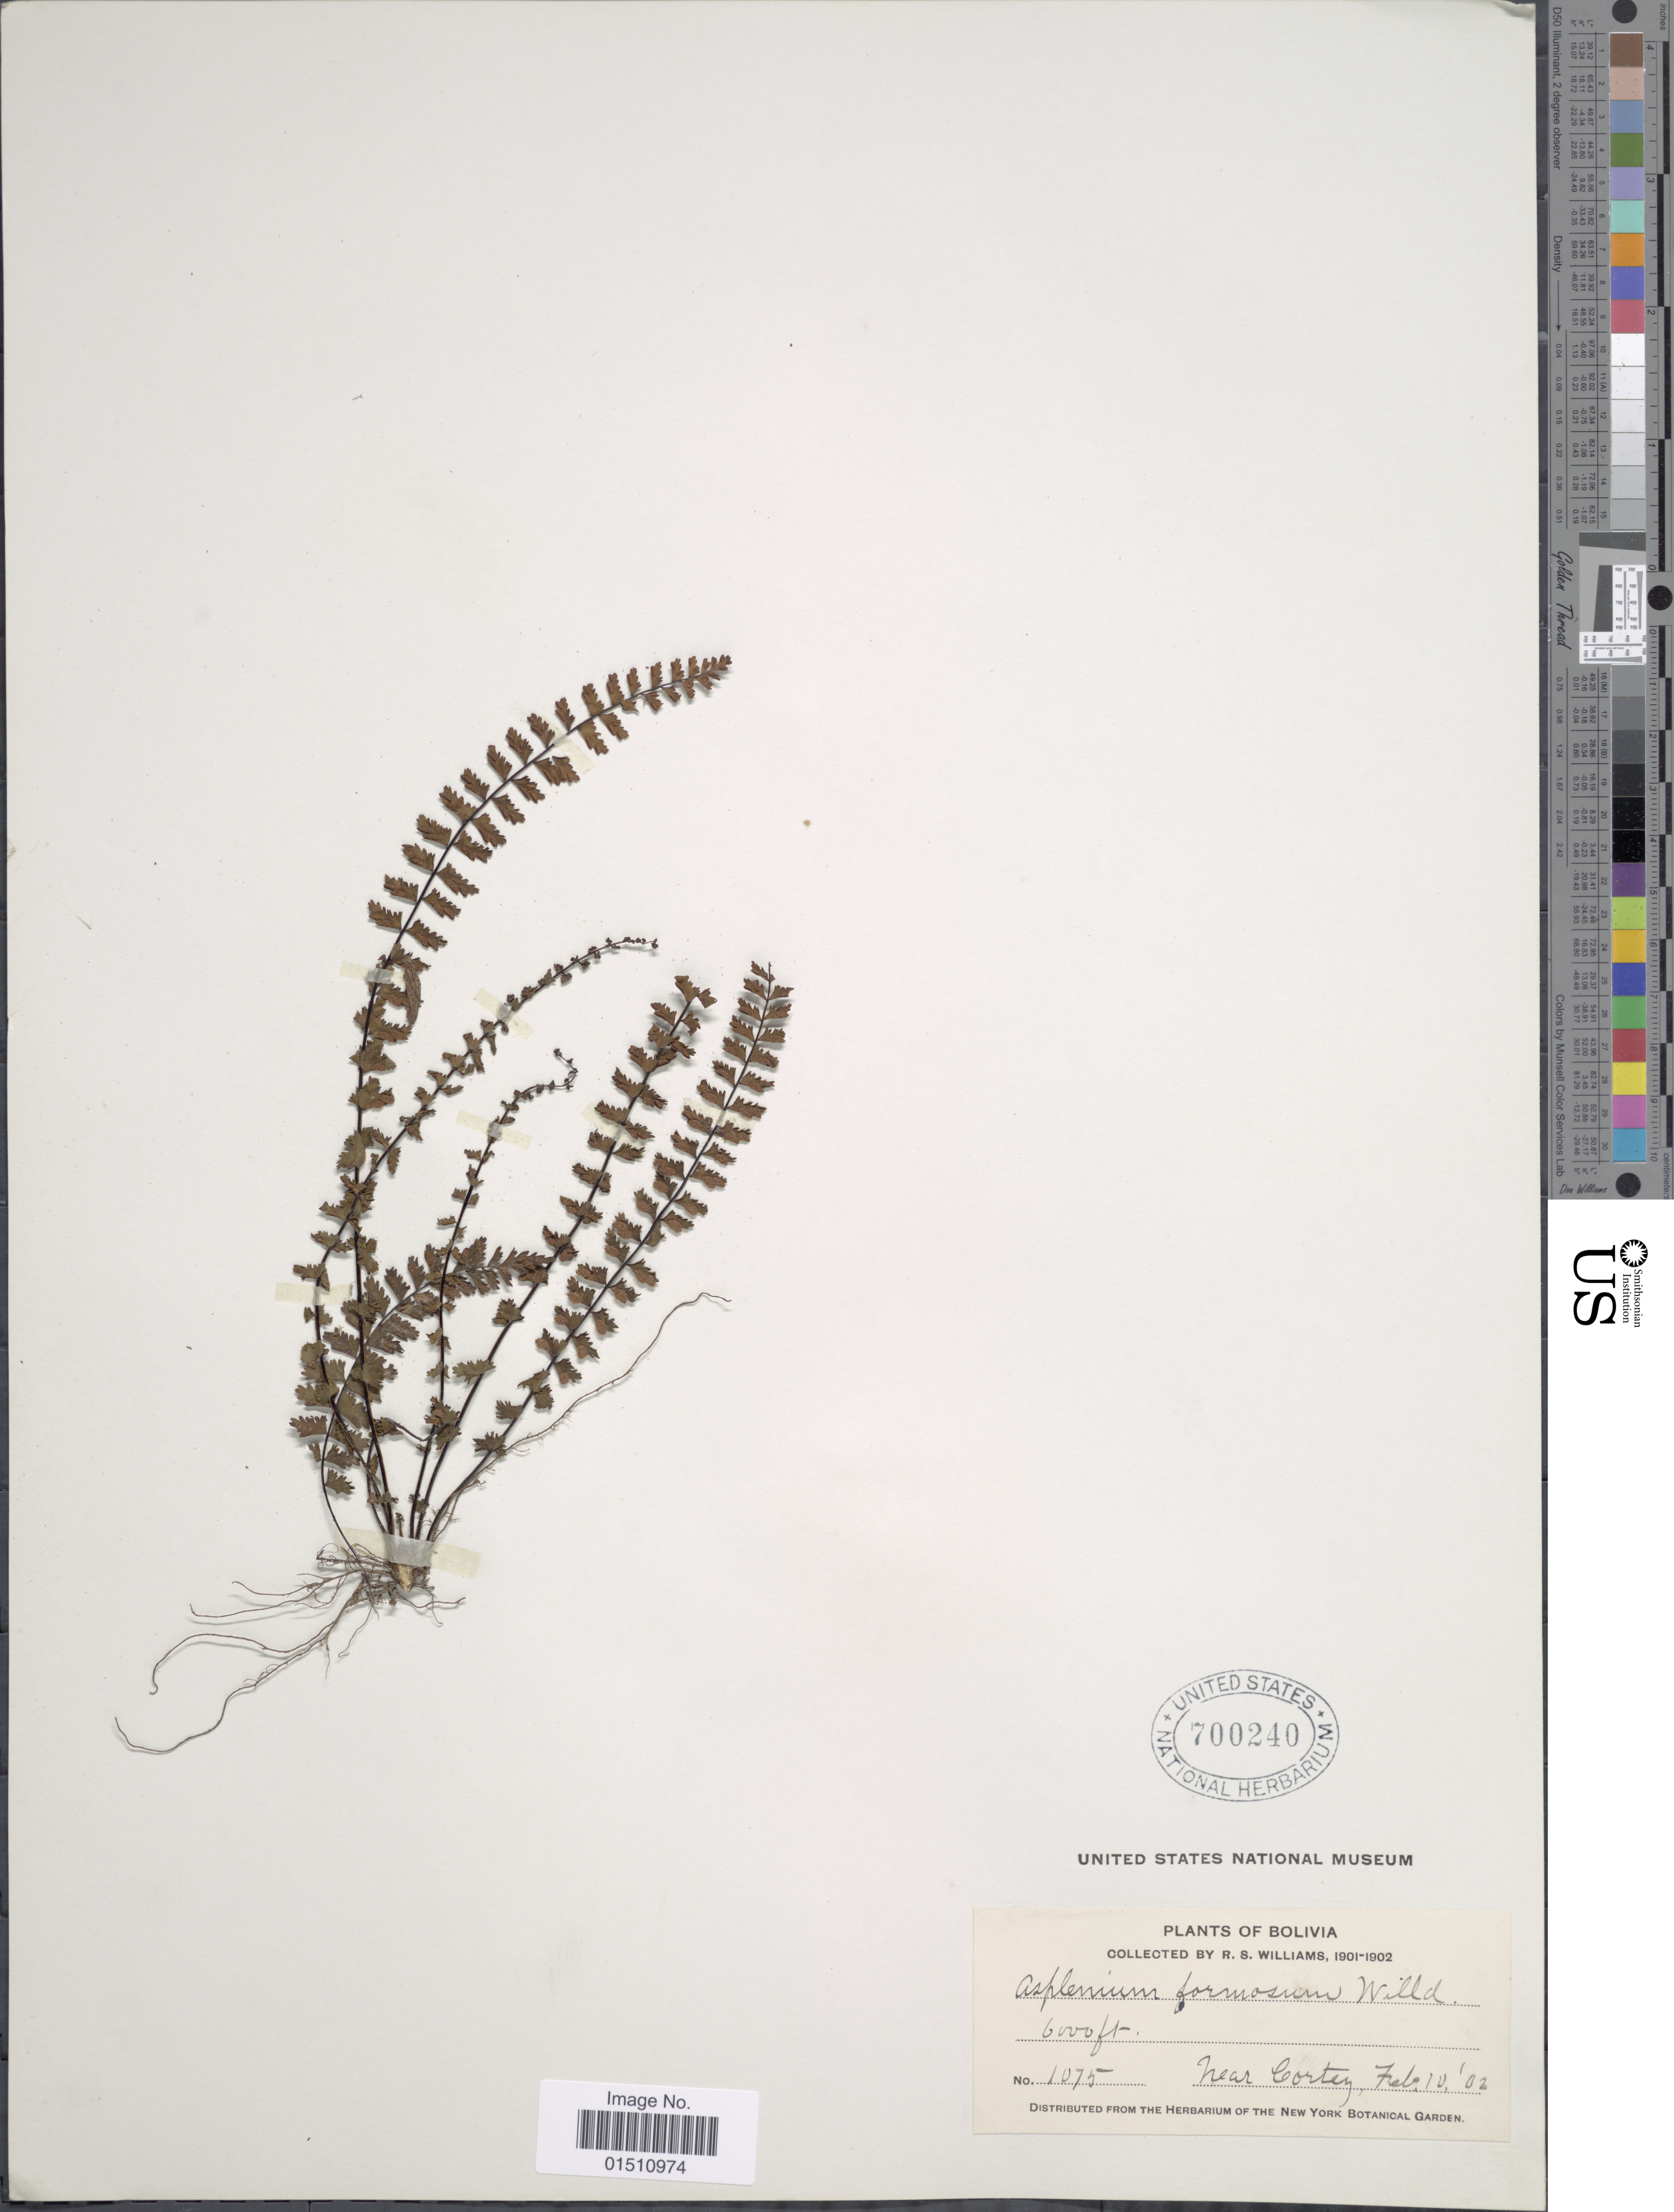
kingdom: Plantae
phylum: Tracheophyta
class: Polypodiopsida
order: Polypodiales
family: Aspleniaceae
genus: Asplenium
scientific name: Asplenium formosum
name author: Willd.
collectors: R. S. Williams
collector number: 1075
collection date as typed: Feb. 10, '02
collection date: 1902-02-10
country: Bolivia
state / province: La Paz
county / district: Franz Tamayo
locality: Near Cortez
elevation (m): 1829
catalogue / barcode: US 700240